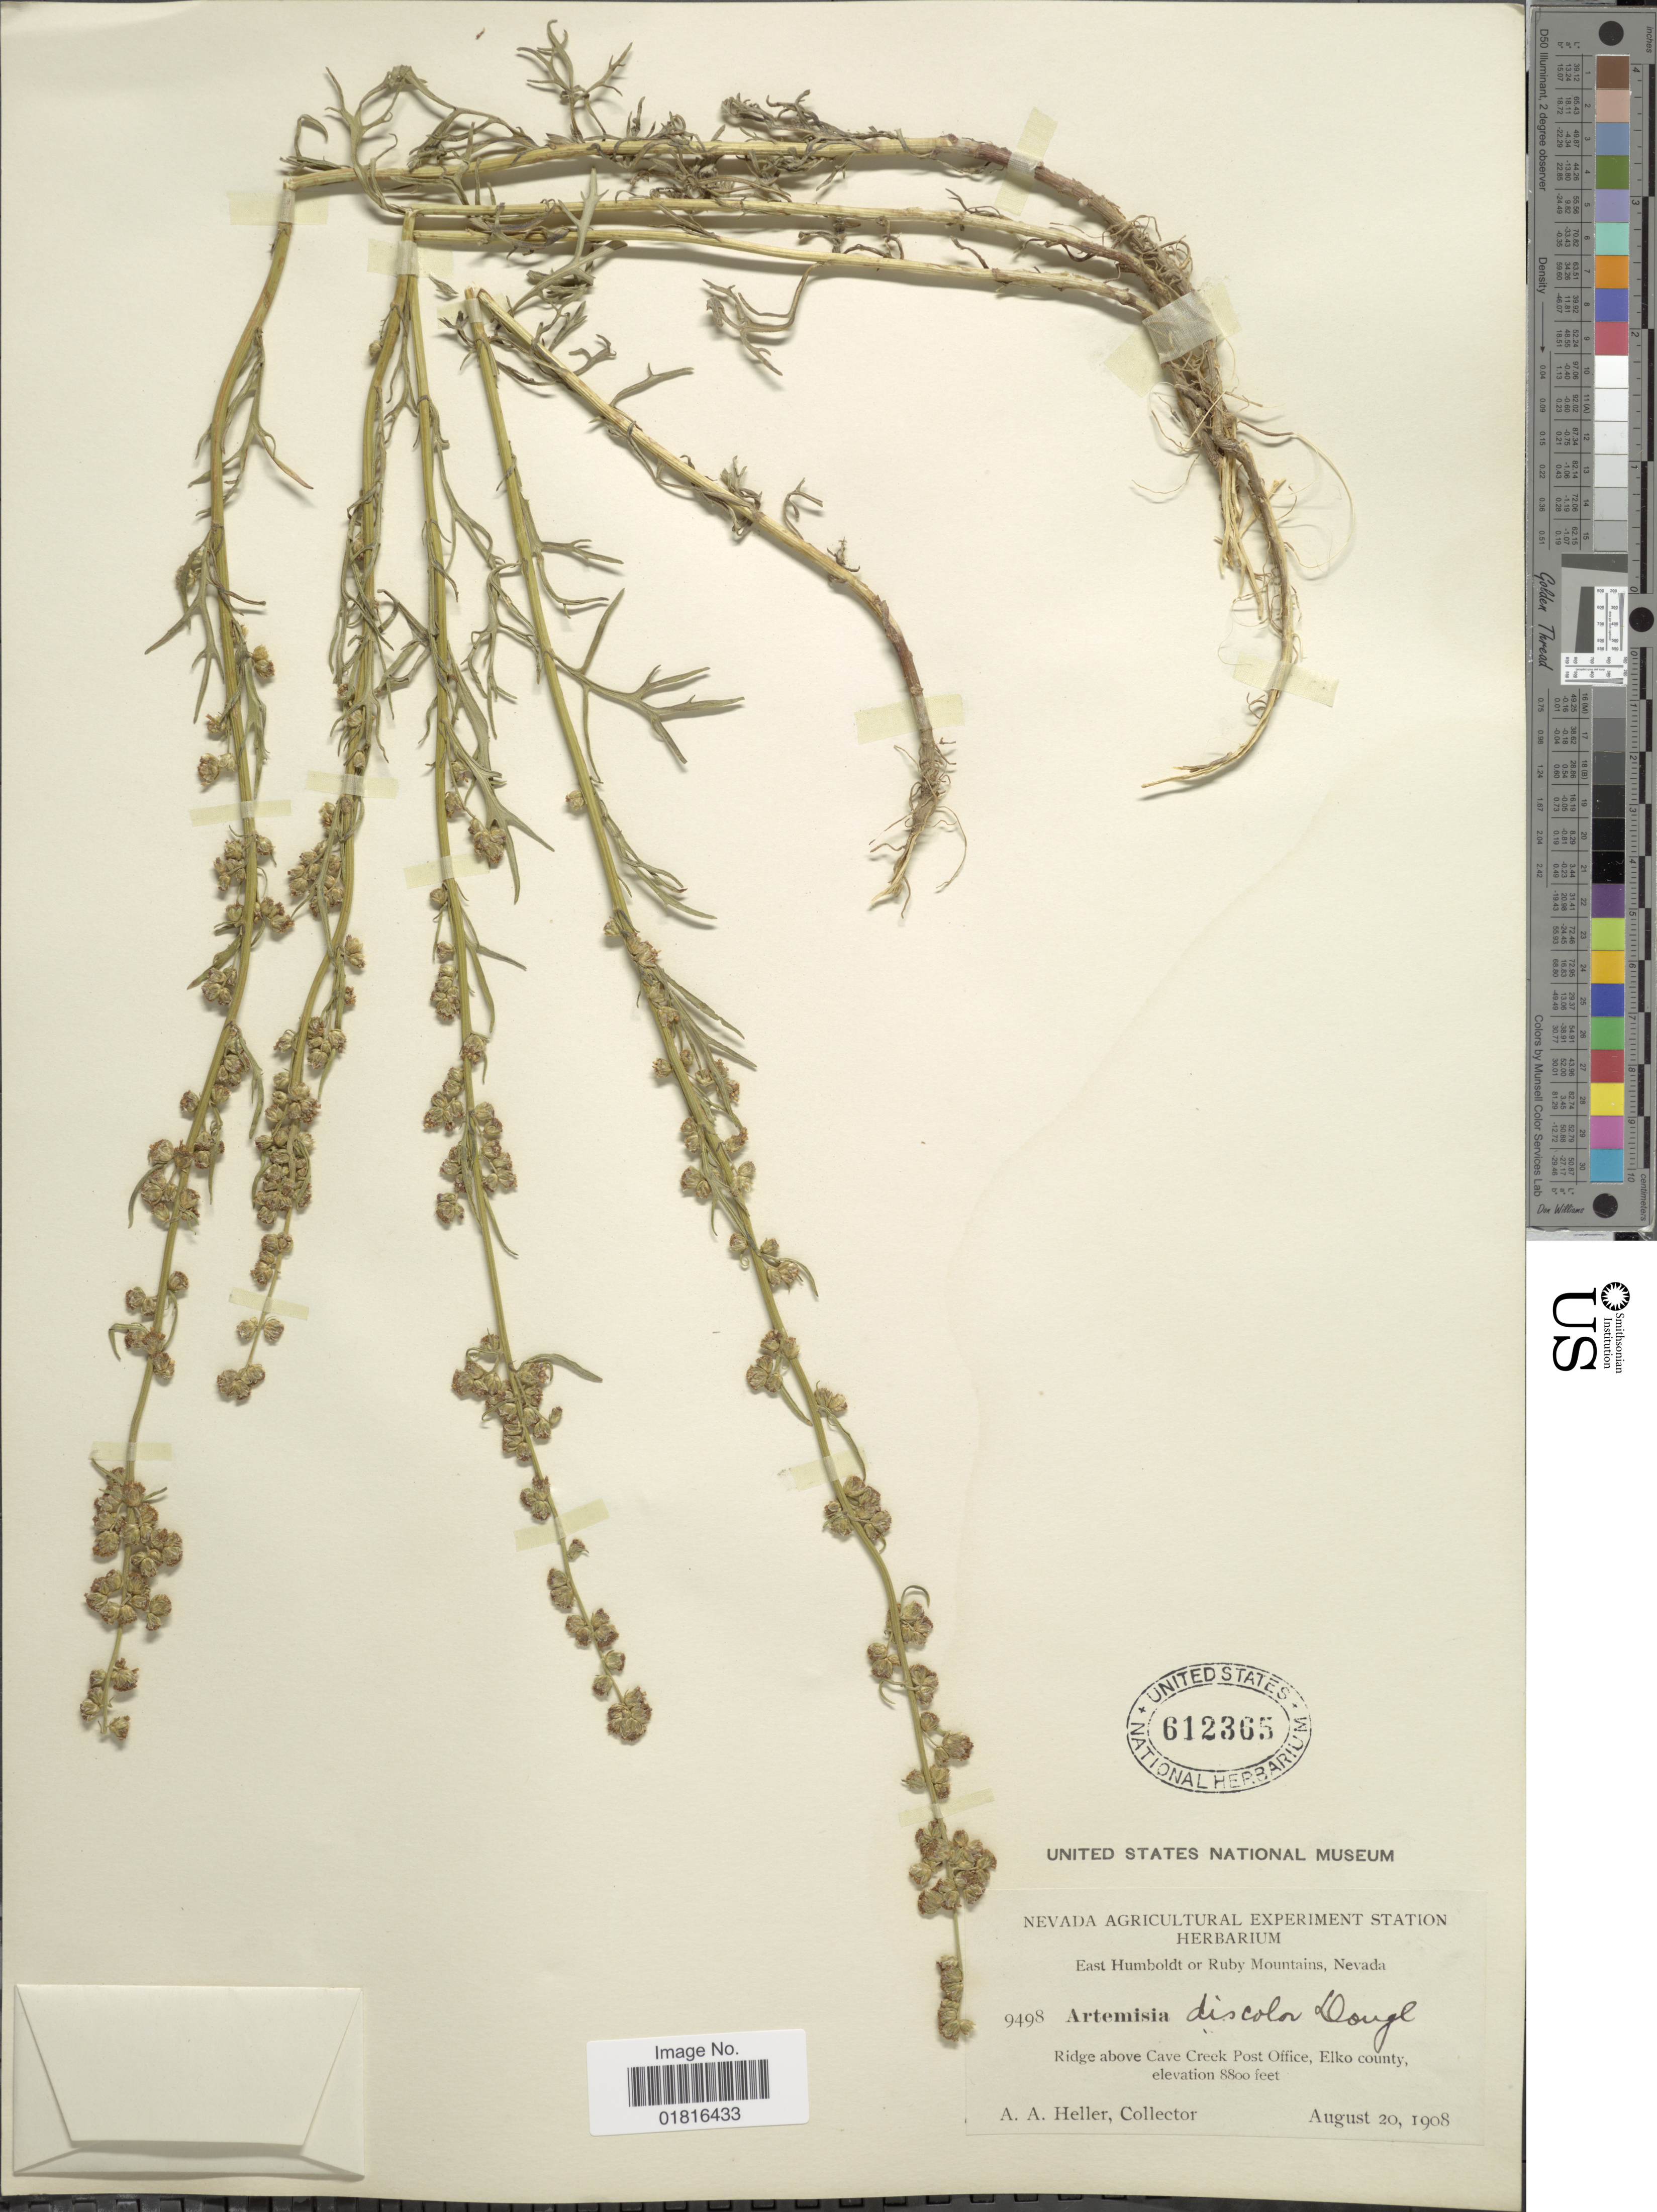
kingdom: Plantae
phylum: Tracheophyta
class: Magnoliopsida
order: Asterales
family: Asteraceae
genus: Artemisia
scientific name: Artemisia michauxiana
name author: Besser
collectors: A. A. Heller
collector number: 9498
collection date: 1908-08-20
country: United States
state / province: Nevada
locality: East Humboldt or Ruby Mountains, Ridge above Cave Creek Post Office, Elko County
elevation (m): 2682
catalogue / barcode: US 612365